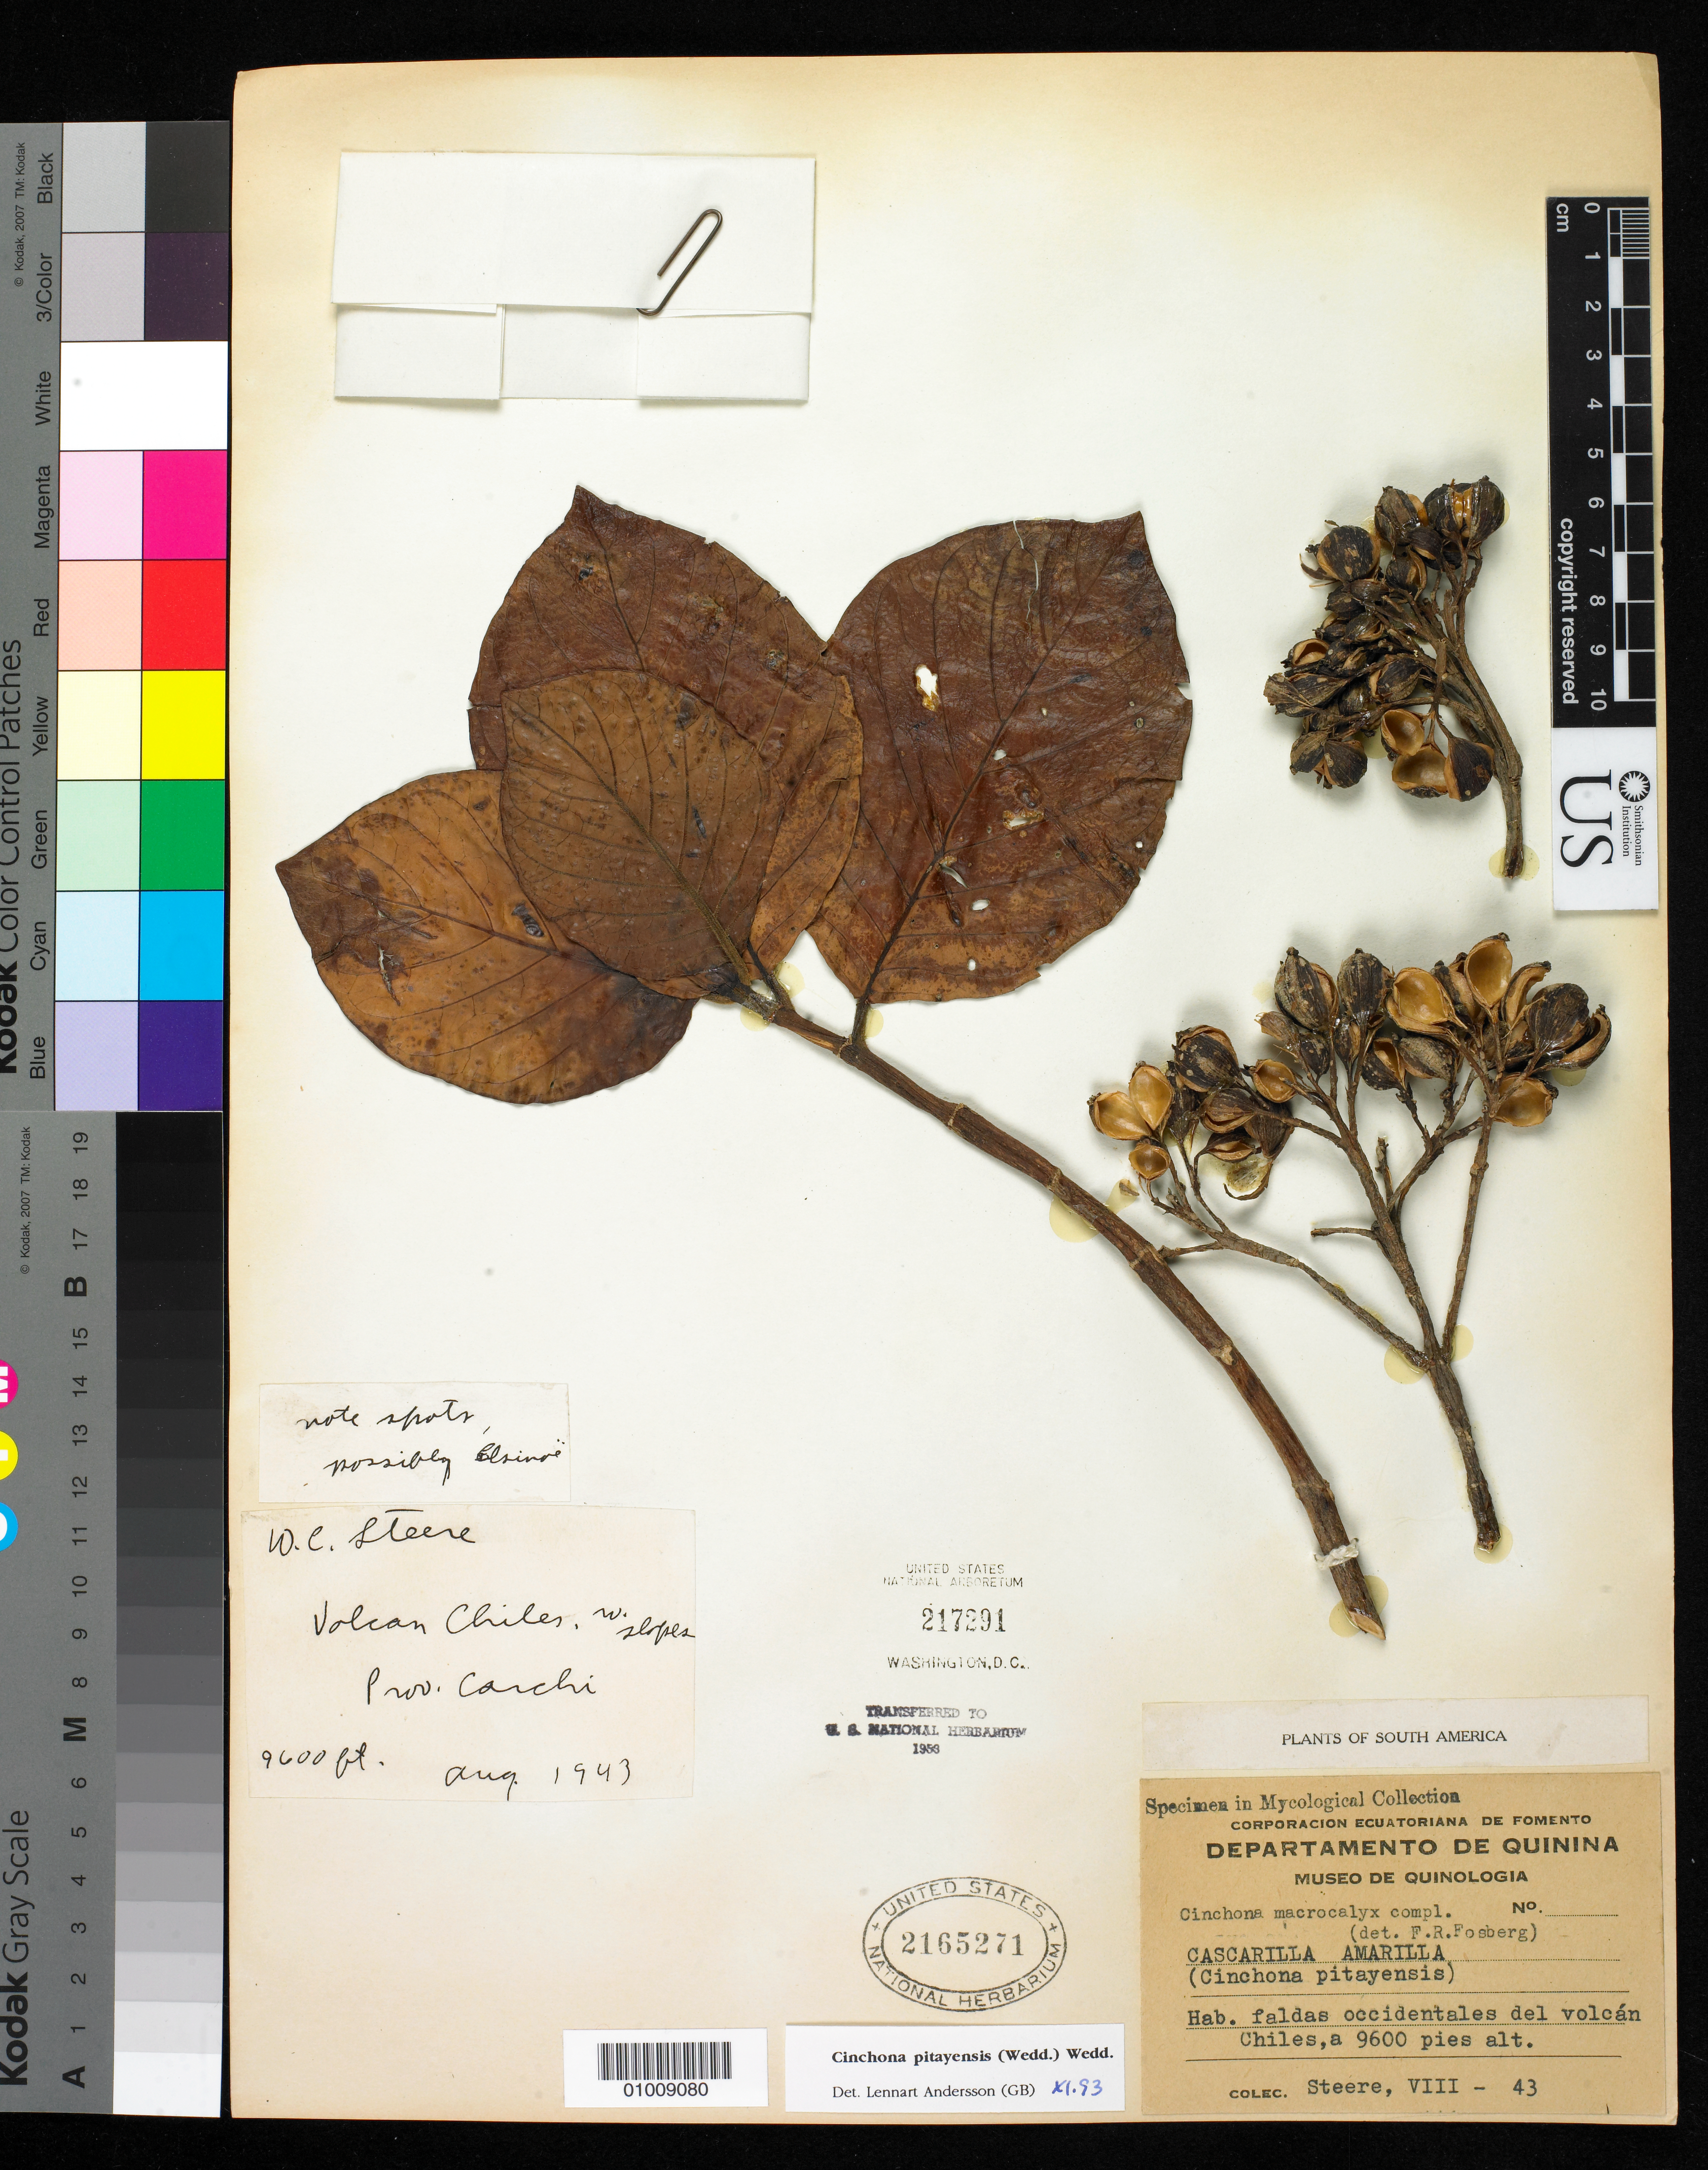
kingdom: Plantae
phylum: Tracheophyta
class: Magnoliopsida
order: Gentianales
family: Rubiaceae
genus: Cinchona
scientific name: Cinchona pitayensis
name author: Wedd.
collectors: W. C. Steere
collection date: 1943-08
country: Ecuador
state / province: Azuay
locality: Quinina, Faldas Occidentales del Volcan Chiles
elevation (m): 9600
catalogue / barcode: US 2165271